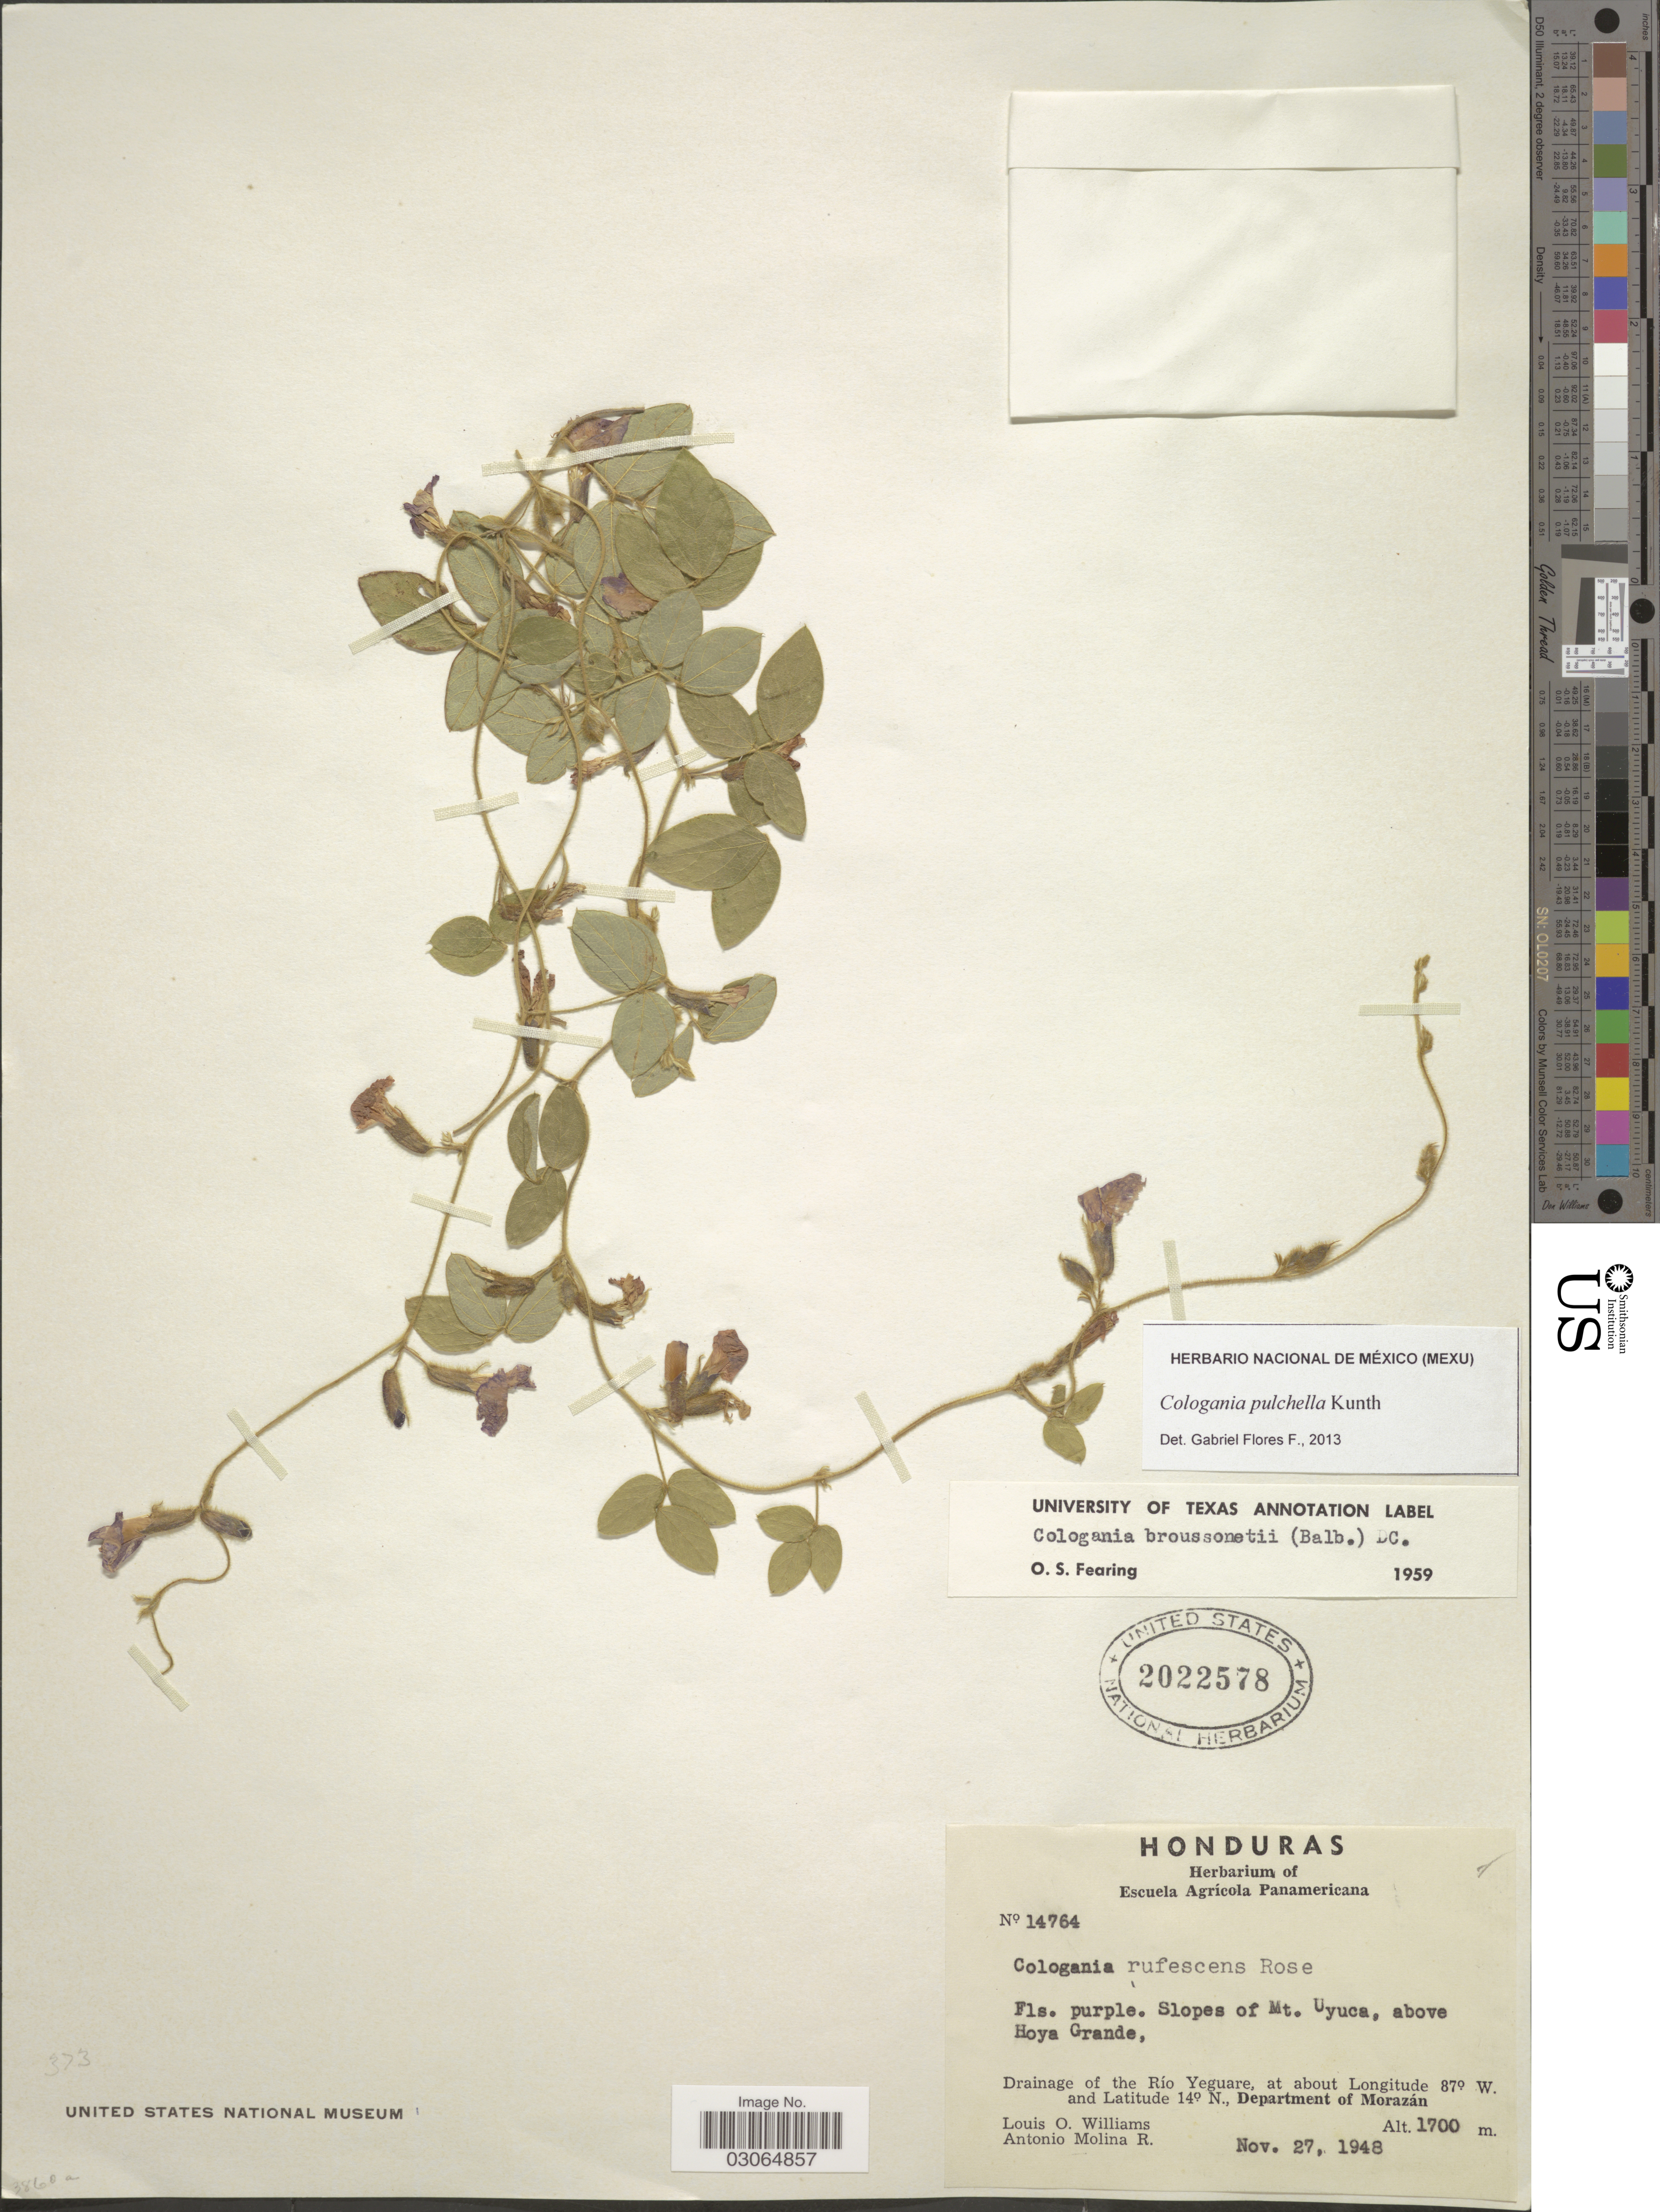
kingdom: Plantae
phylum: Tracheophyta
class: Magnoliopsida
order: Fabales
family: Fabaceae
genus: Cologania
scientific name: Cologania broussonetii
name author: (Balb.) DC.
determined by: Fearing, O. S.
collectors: L. O. Williams & A. Molina R.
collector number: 14764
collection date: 1948-11-27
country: Honduras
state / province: Fco. Morazán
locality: Slopes of Mt. Uyuca, above Hoya Grande, Drainage of the Río Yeguare, Department of Morazán.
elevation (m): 1700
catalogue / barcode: US 2022578